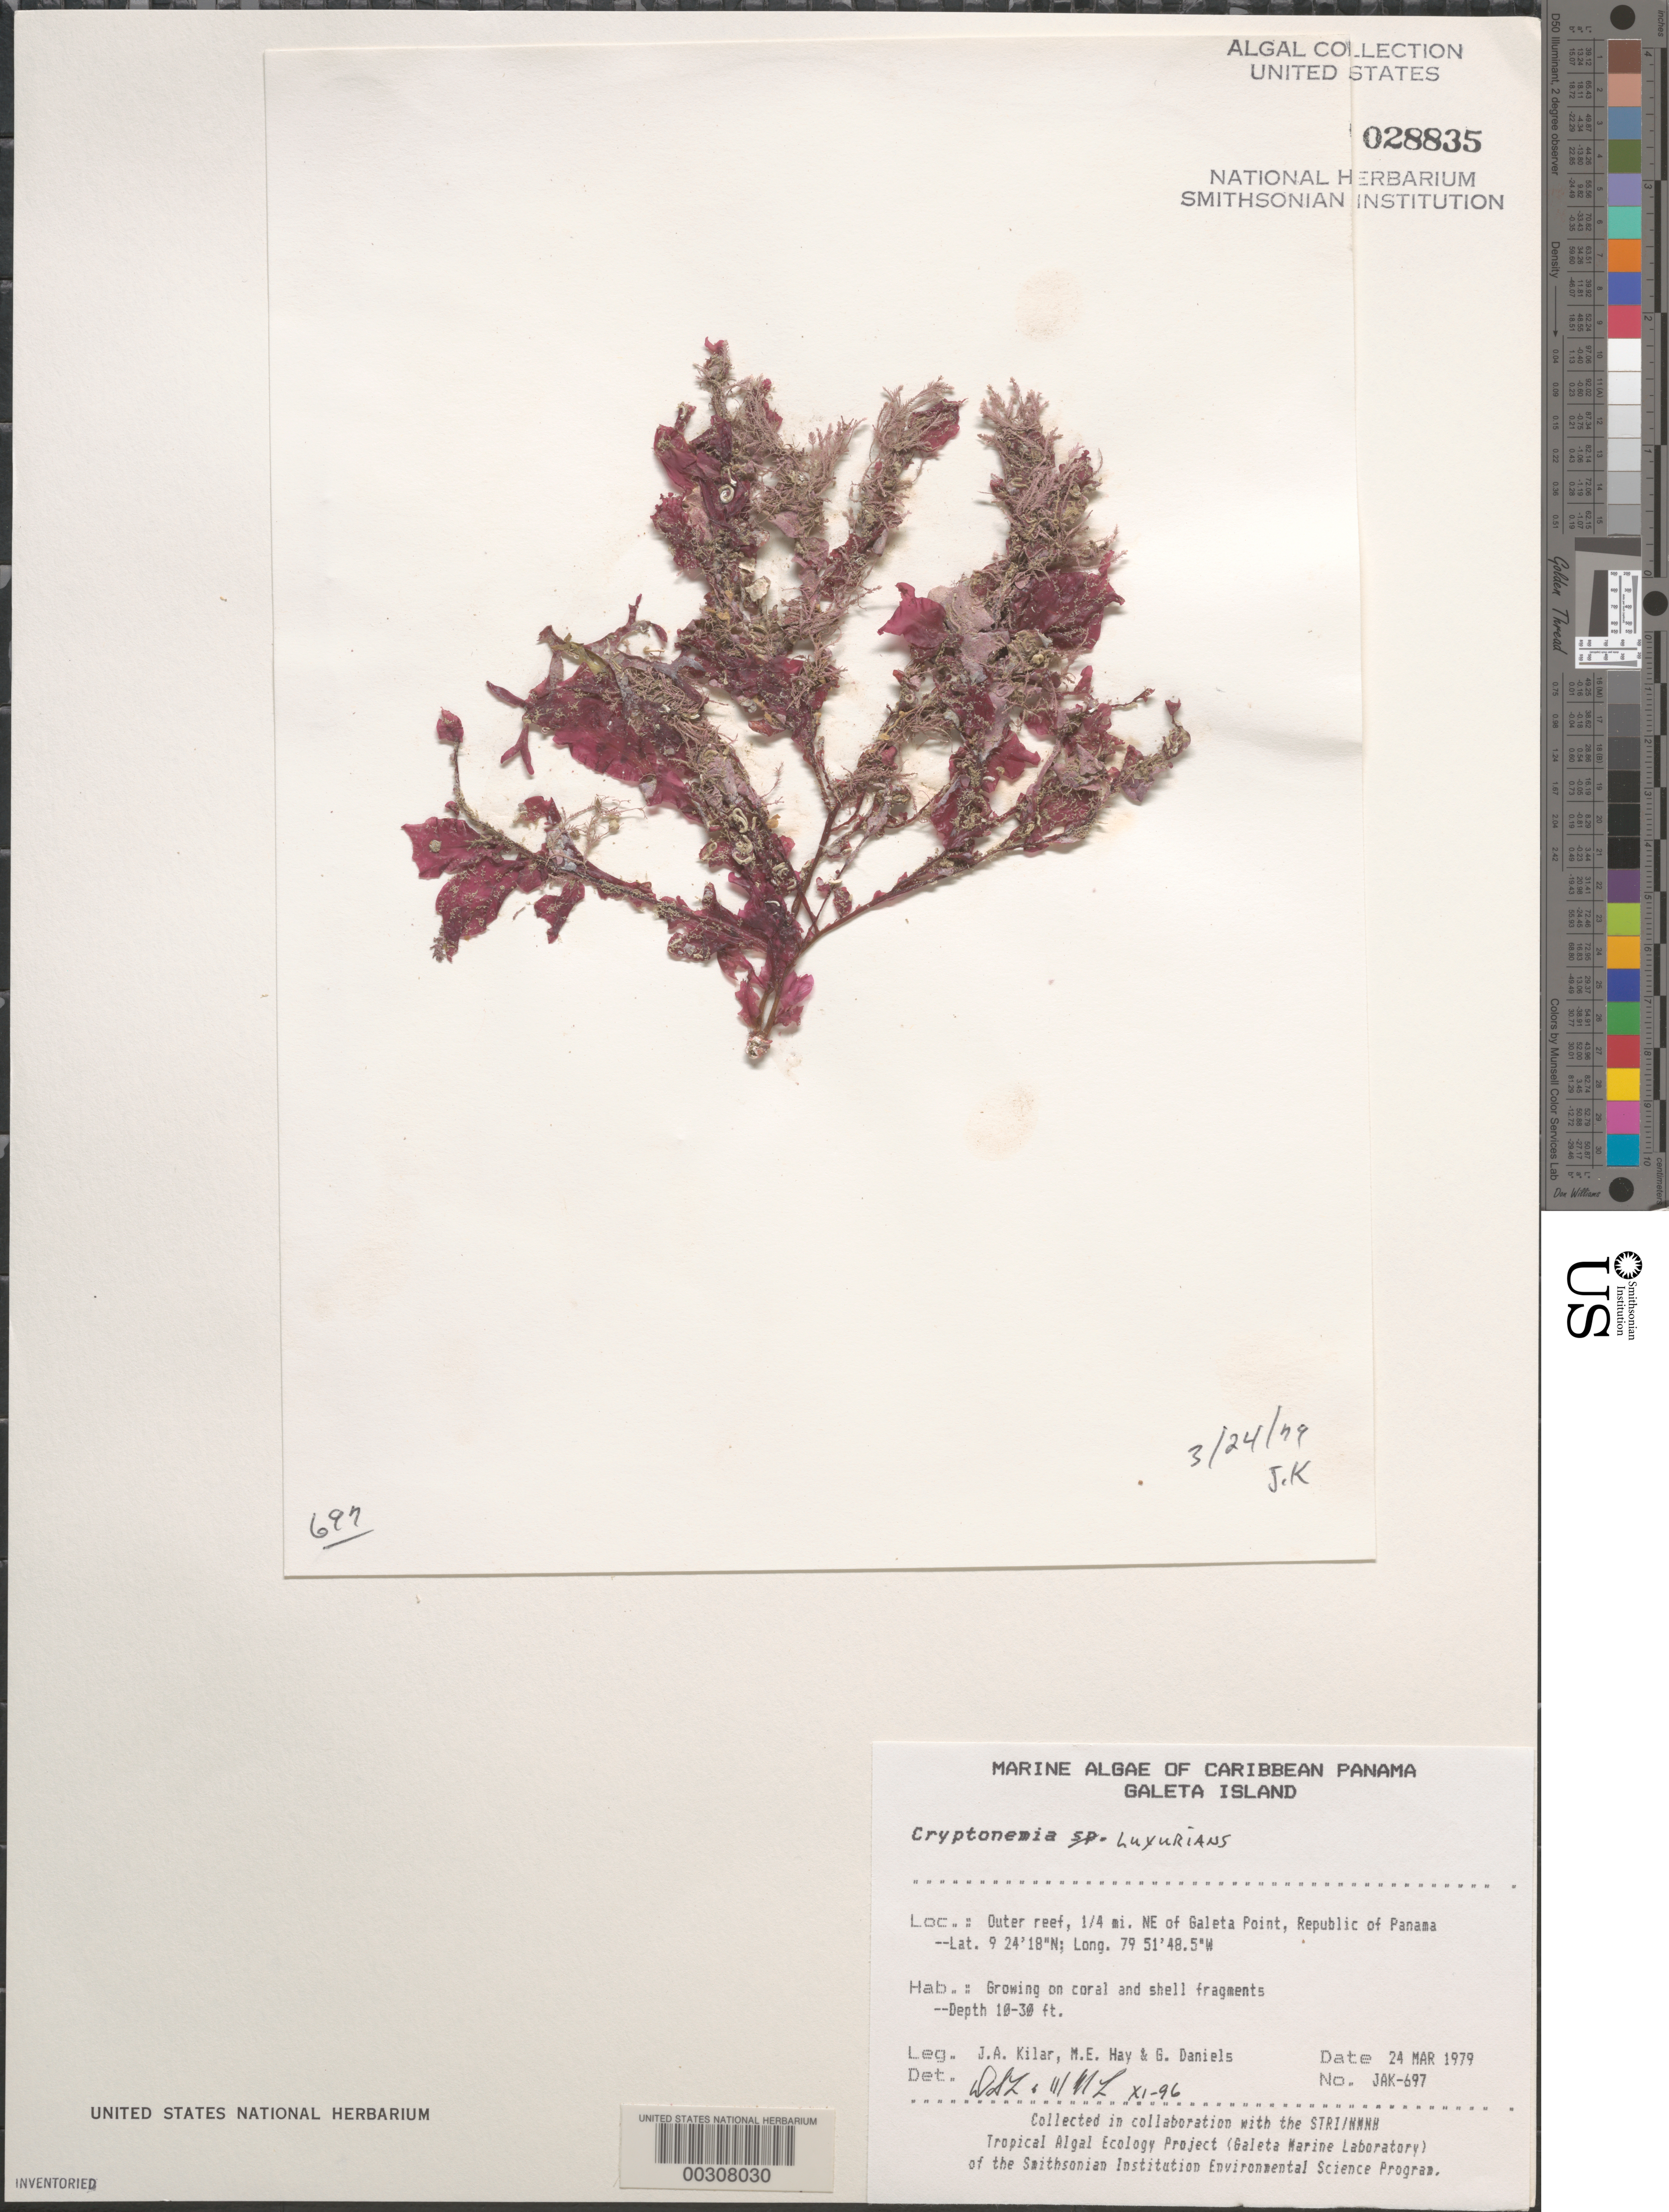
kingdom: Plantae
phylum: Rhodophyta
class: Florideophyceae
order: Halymeniales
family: Halymeniaceae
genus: Cryptonemia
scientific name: Cryptonemia seminervis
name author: (C. Agardh) J. Agardh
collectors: J. Kilar, M. E. Hay & G. Daniels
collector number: JAK-697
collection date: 1979-03-24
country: Panama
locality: Caribbean Panama. Galeta Island. Outer reef, ¼ mi. NE of Galeta Point, Republic of Panama.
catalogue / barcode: US 28835